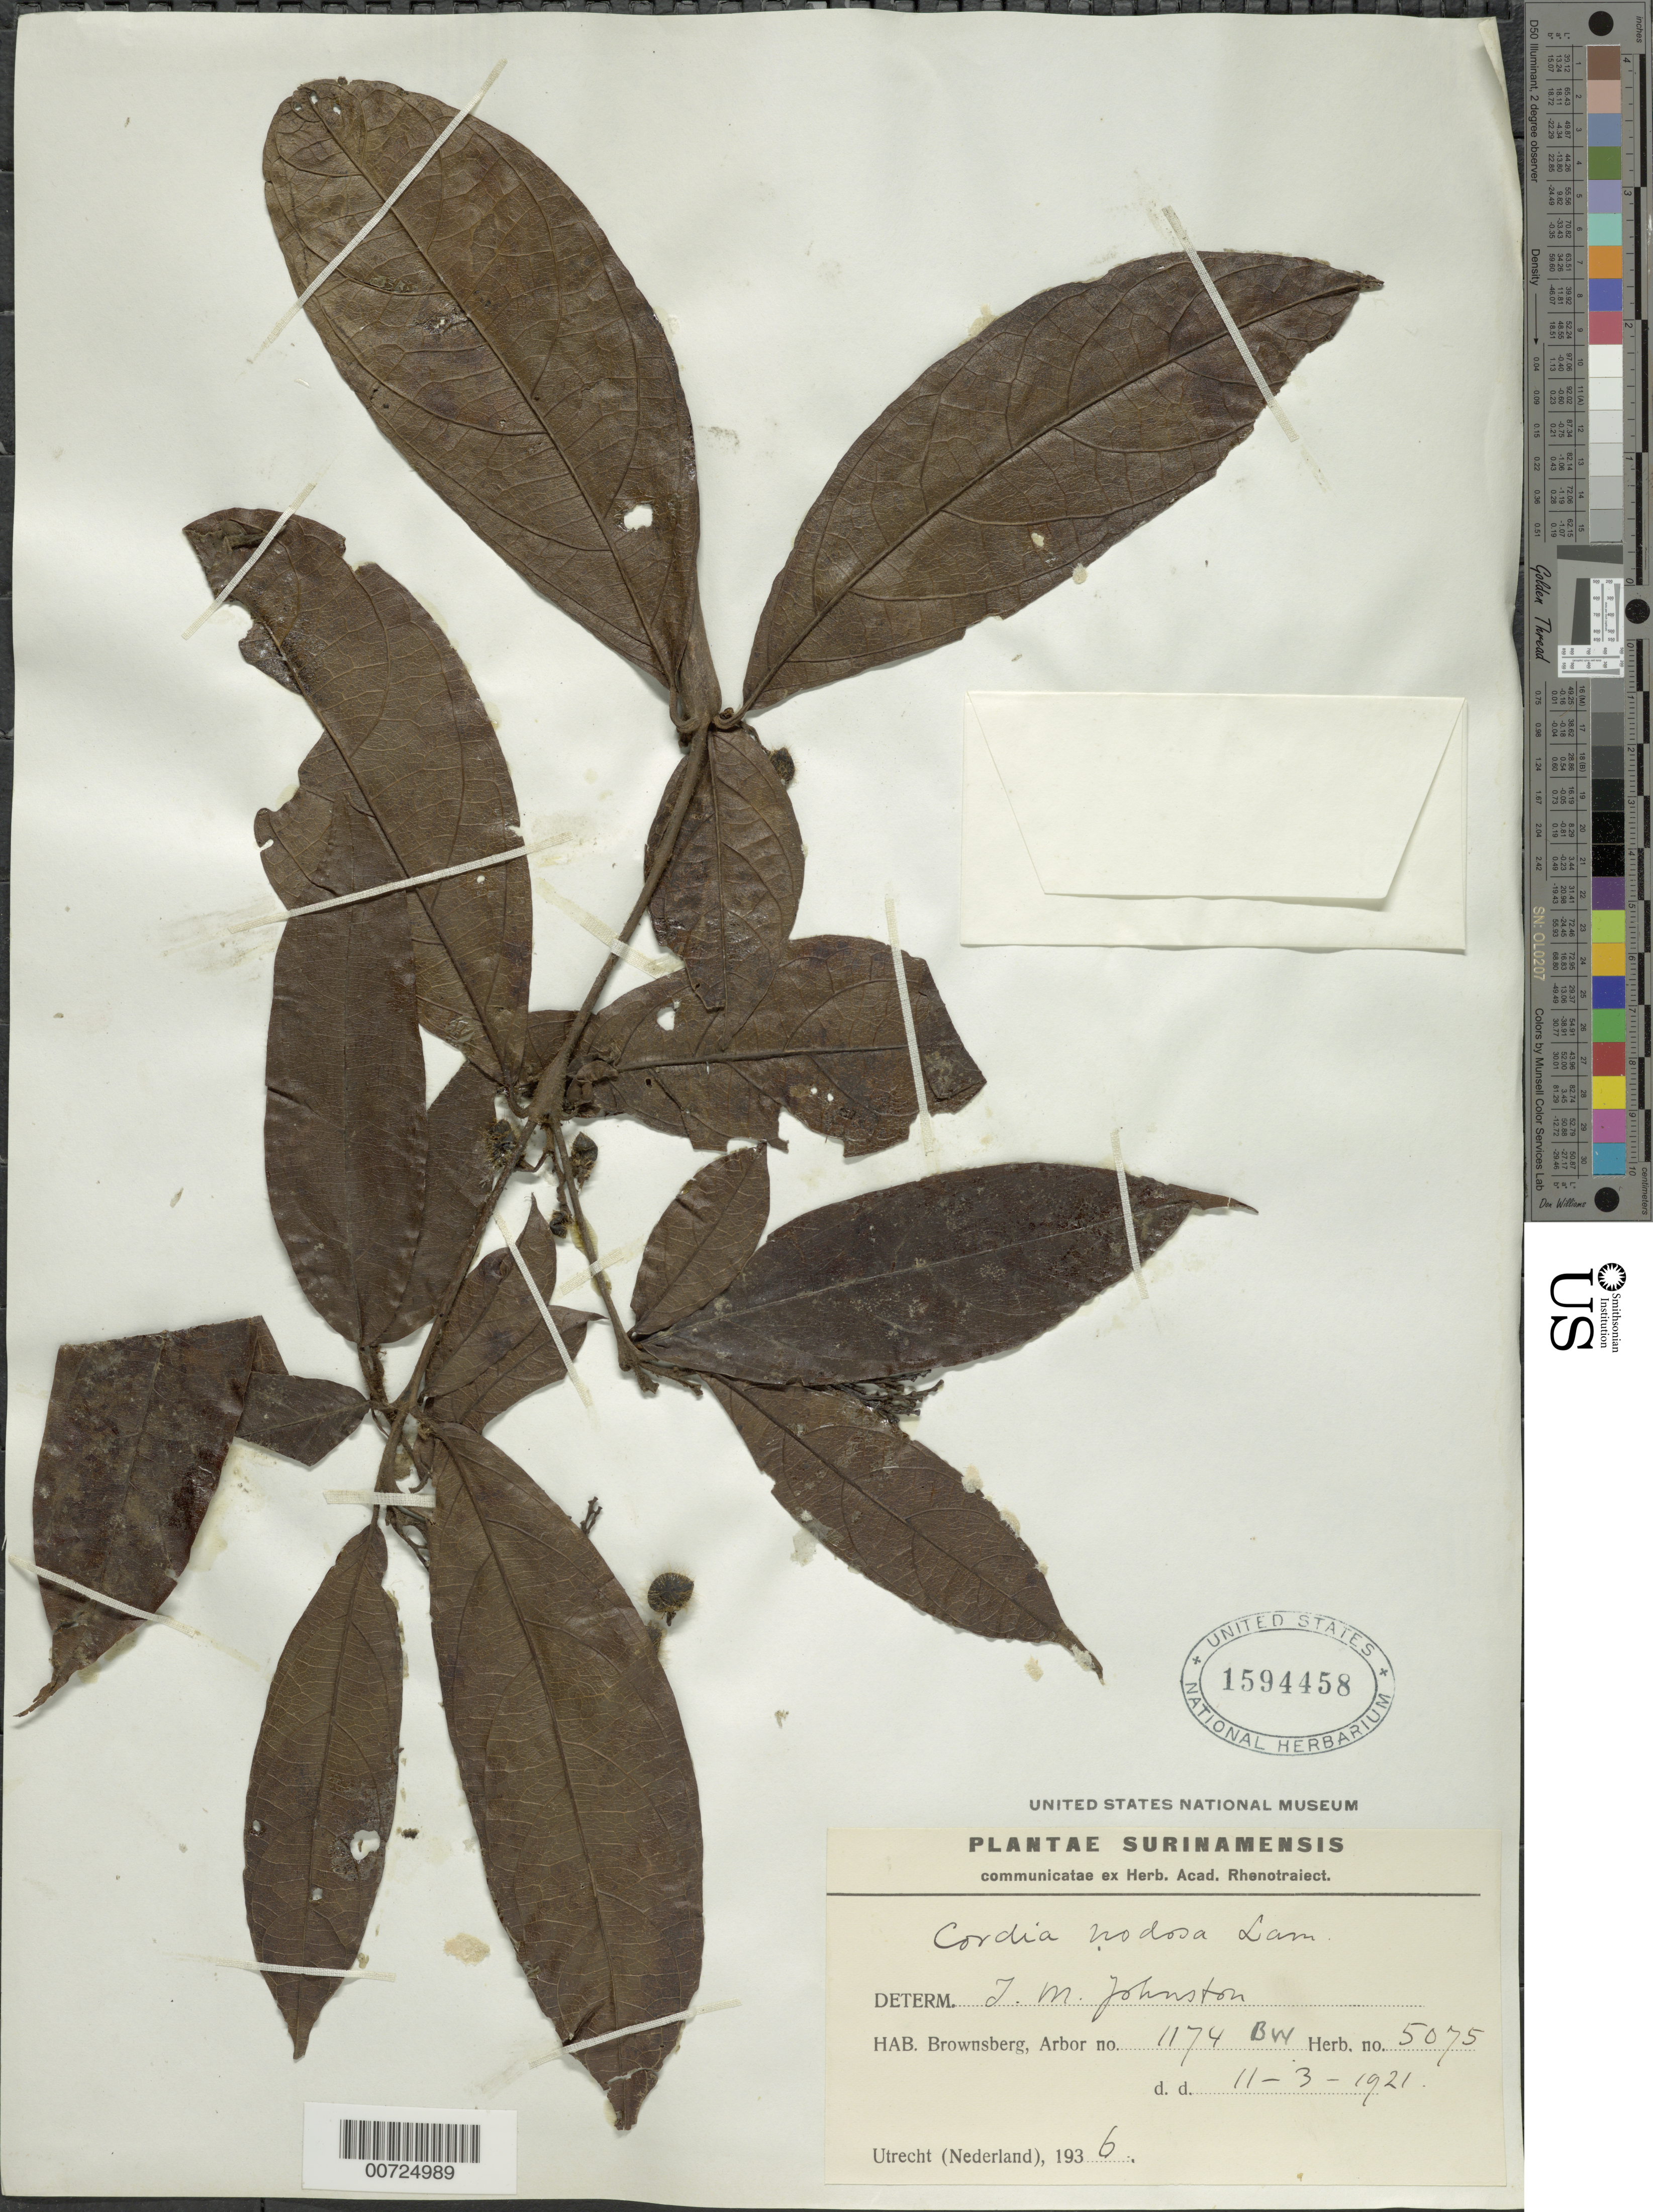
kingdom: Plantae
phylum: Tracheophyta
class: Magnoliopsida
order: Boraginales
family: Cordiaceae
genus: Cordia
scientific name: Cordia nodosa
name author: Lam.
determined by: Johnston, J. M.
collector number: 1174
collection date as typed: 11-Mar-21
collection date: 1921-03-11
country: Suriname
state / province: Brokopondo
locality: Brownsberg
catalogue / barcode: US 1594458